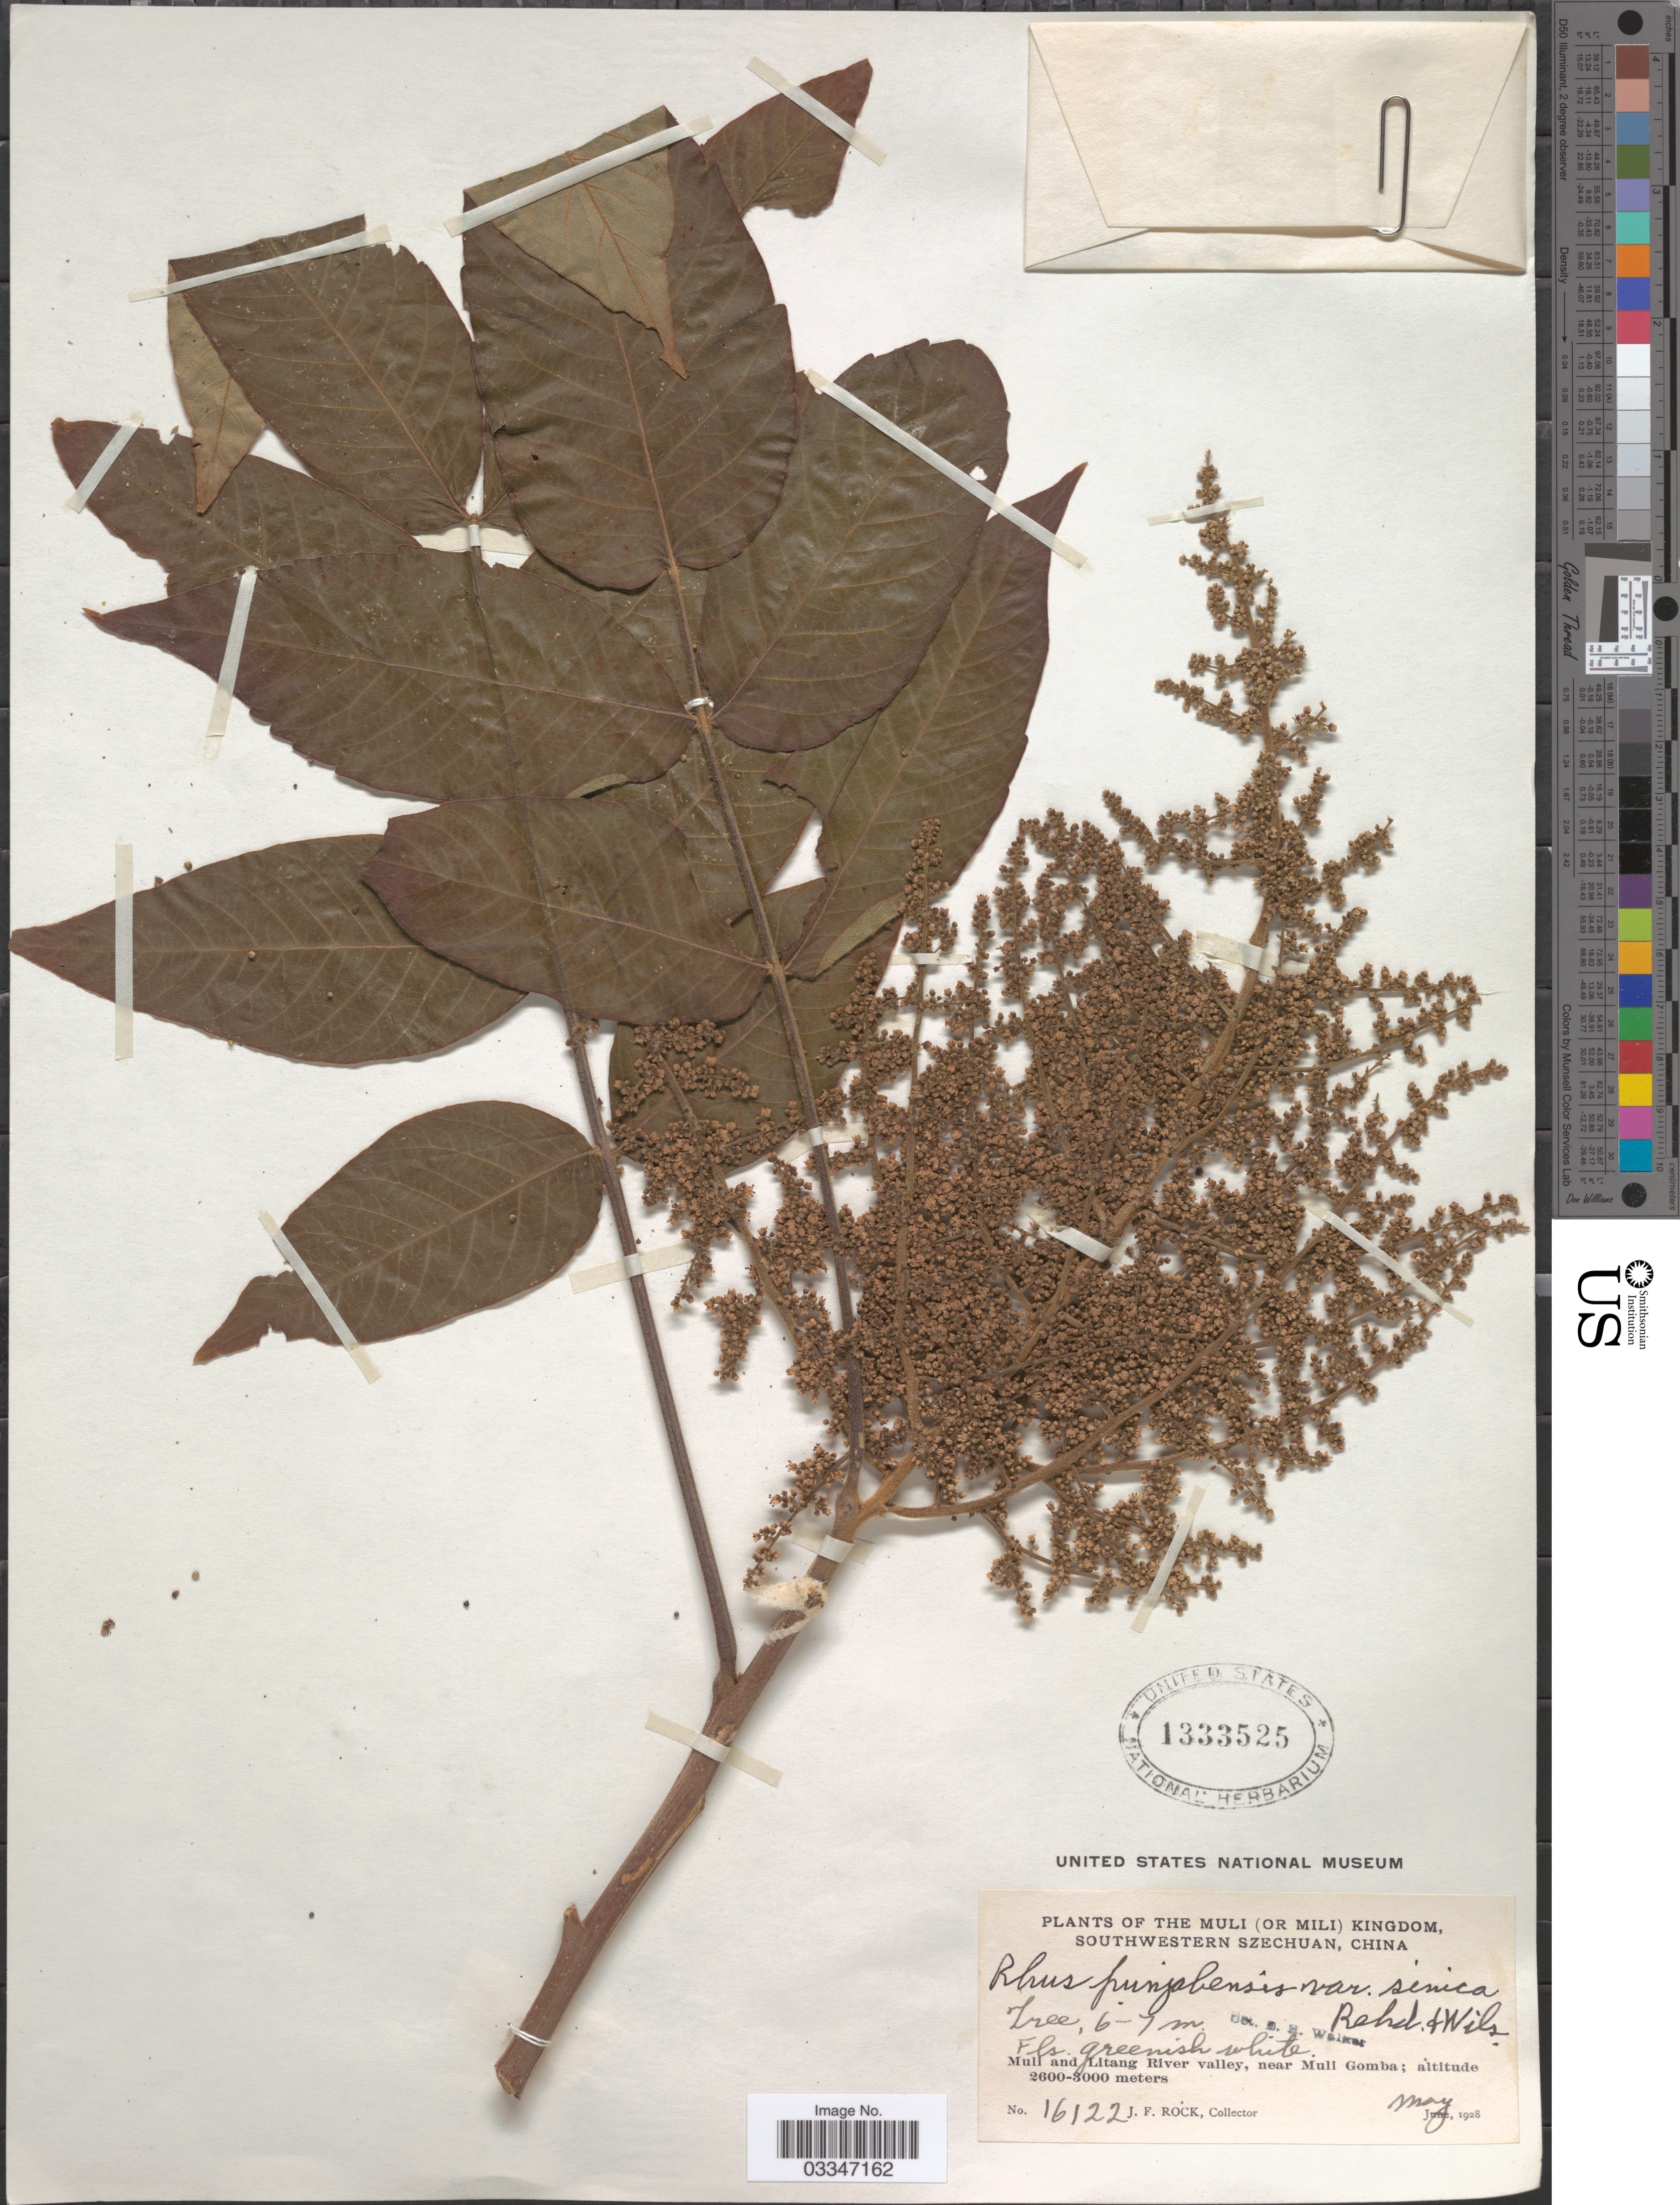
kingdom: Plantae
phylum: Tracheophyta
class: Magnoliopsida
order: Sapindales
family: Anacardiaceae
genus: Rhus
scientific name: Rhus punjabensis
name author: J. L. Stewart ex Brandis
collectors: J. Rock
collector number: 16122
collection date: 1928-05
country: China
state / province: Sichuan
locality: The Muli (or Mili) Kingdom, Southwestern Szechuan. Muli and Litang River valley, near Muli Gomba.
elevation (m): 2600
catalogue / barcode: US 1333525